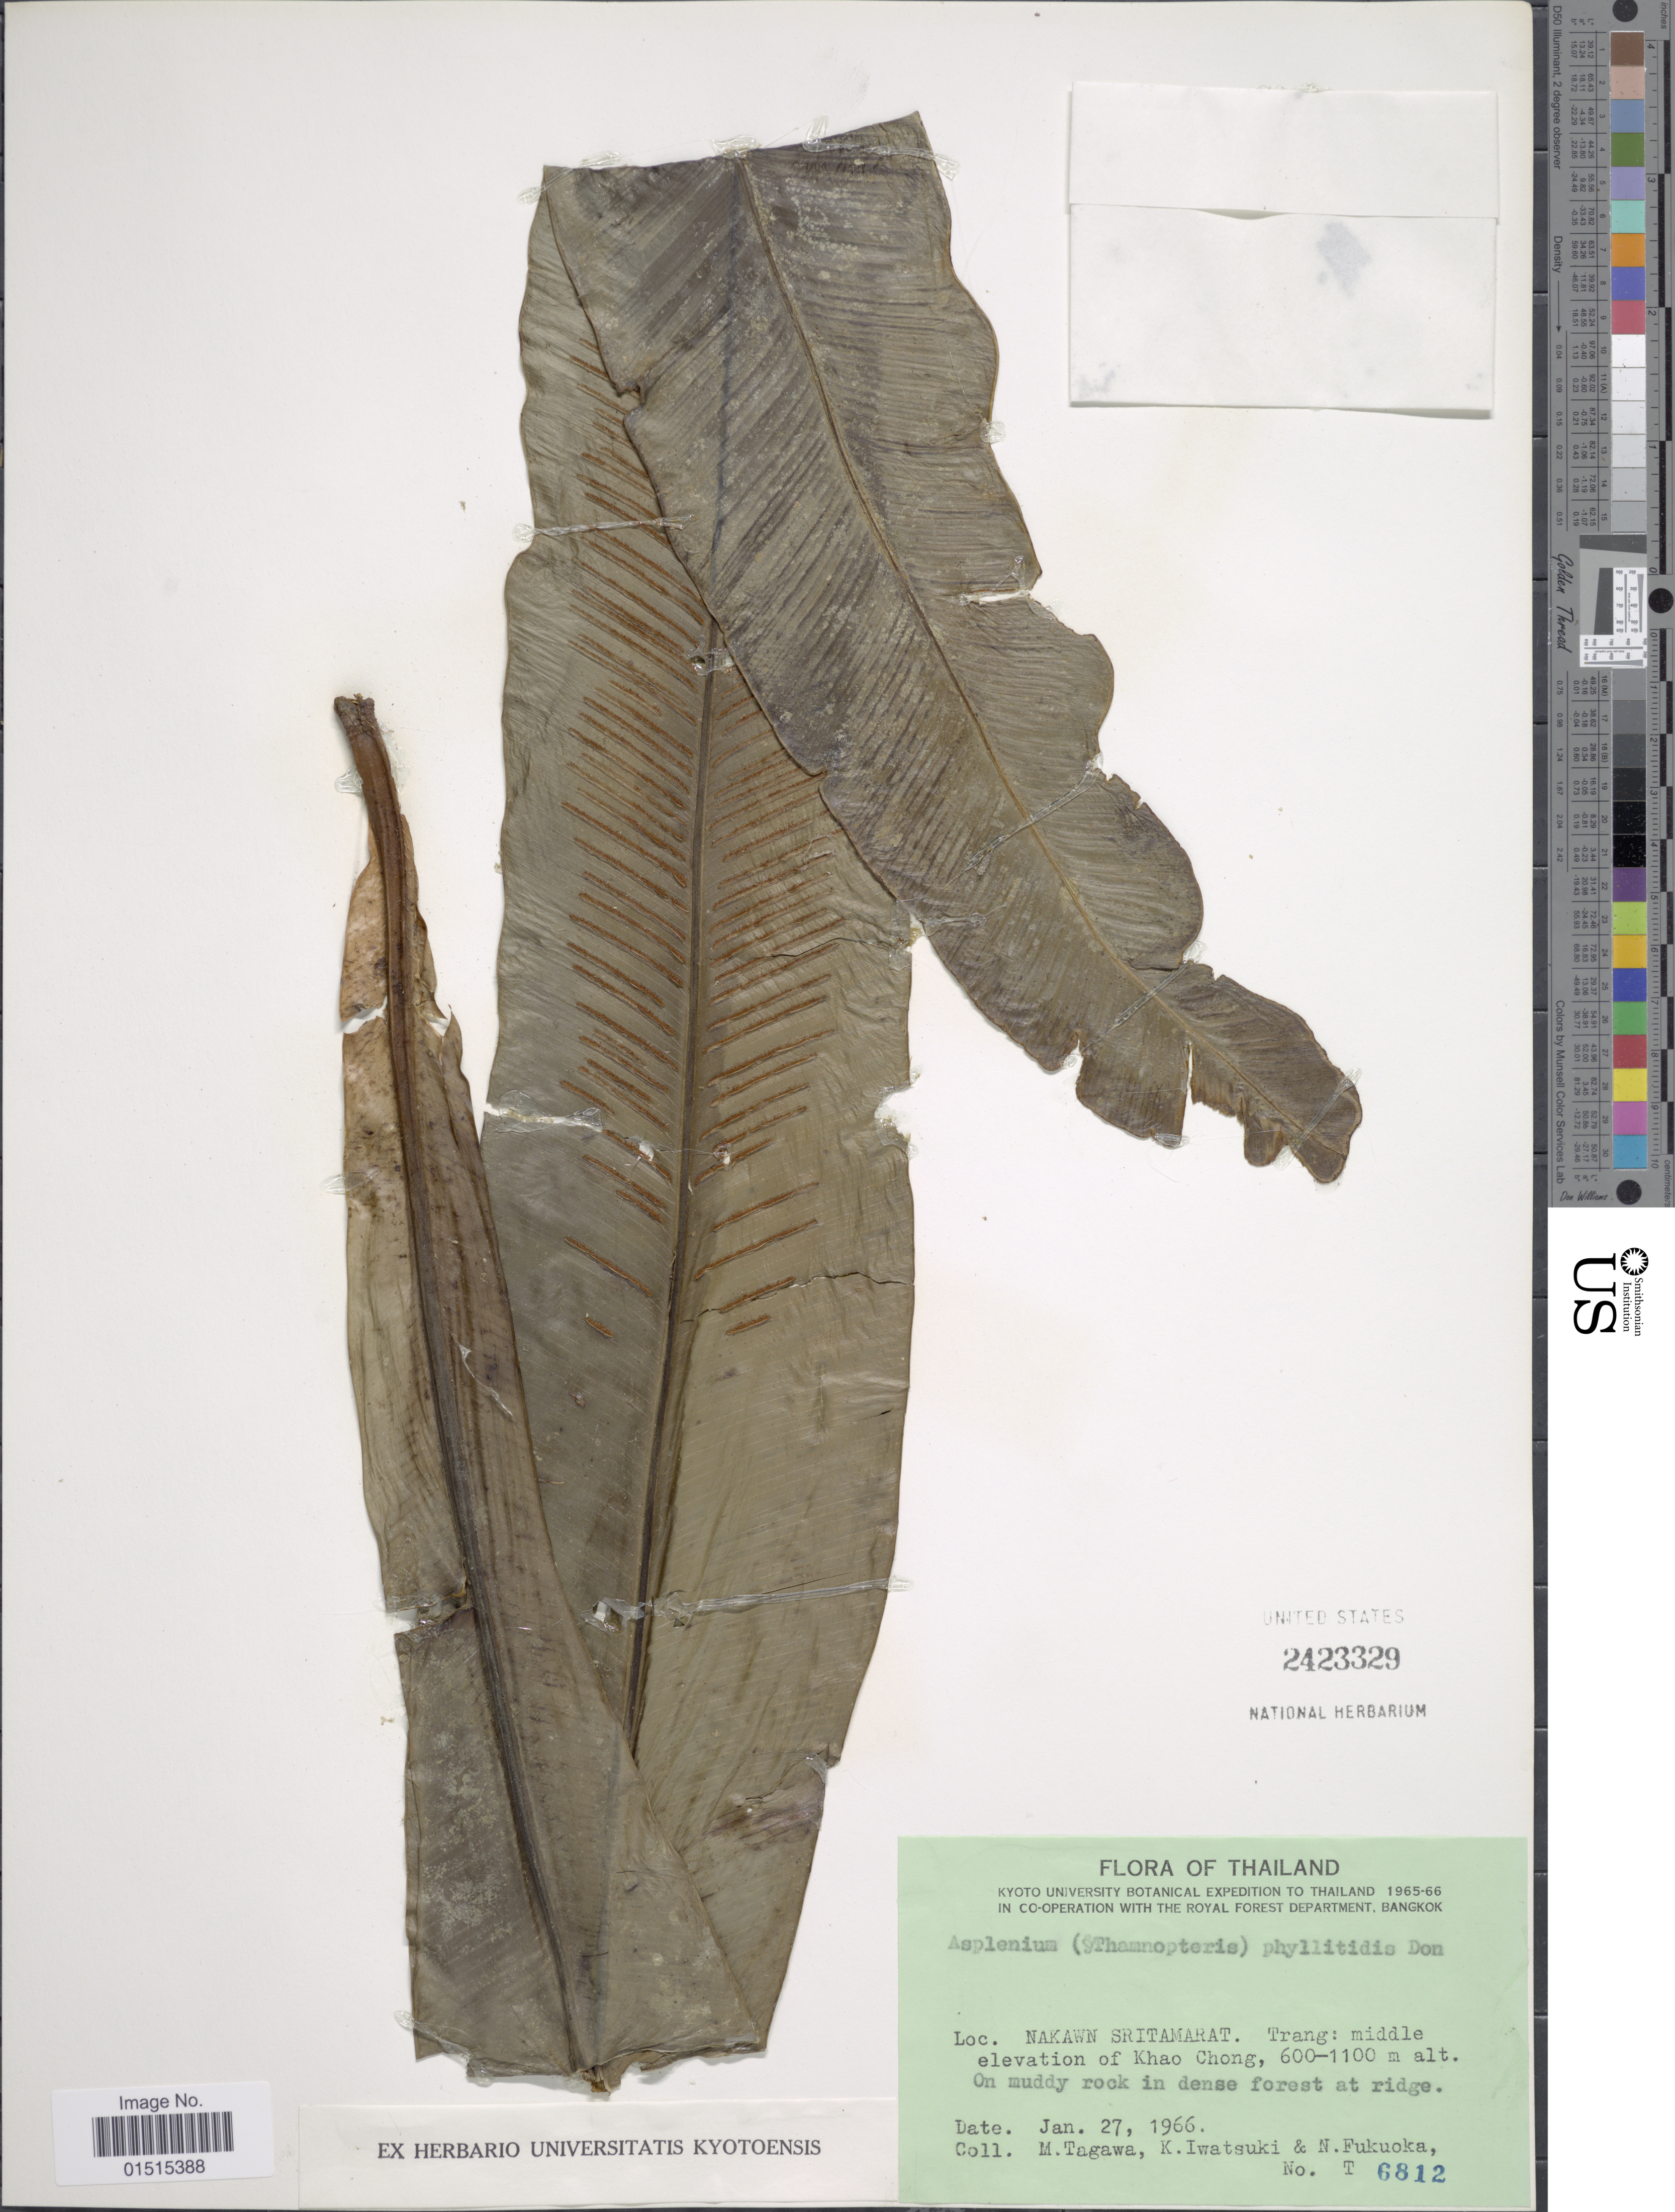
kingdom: Plantae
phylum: Tracheophyta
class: Polypodiopsida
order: Polypodiales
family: Aspleniaceae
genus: Asplenium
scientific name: Asplenium phyllitidis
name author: D. Don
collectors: M. Tagawa, K. Iwatsuki & N. Fukuoka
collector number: T6812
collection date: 1966-01-27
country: Thailand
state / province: Trang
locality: Nakawn Sritamarat: middle elevation of Khao Chong, on muddy rock in dense forest at ridge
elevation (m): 600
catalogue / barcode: US 2423329